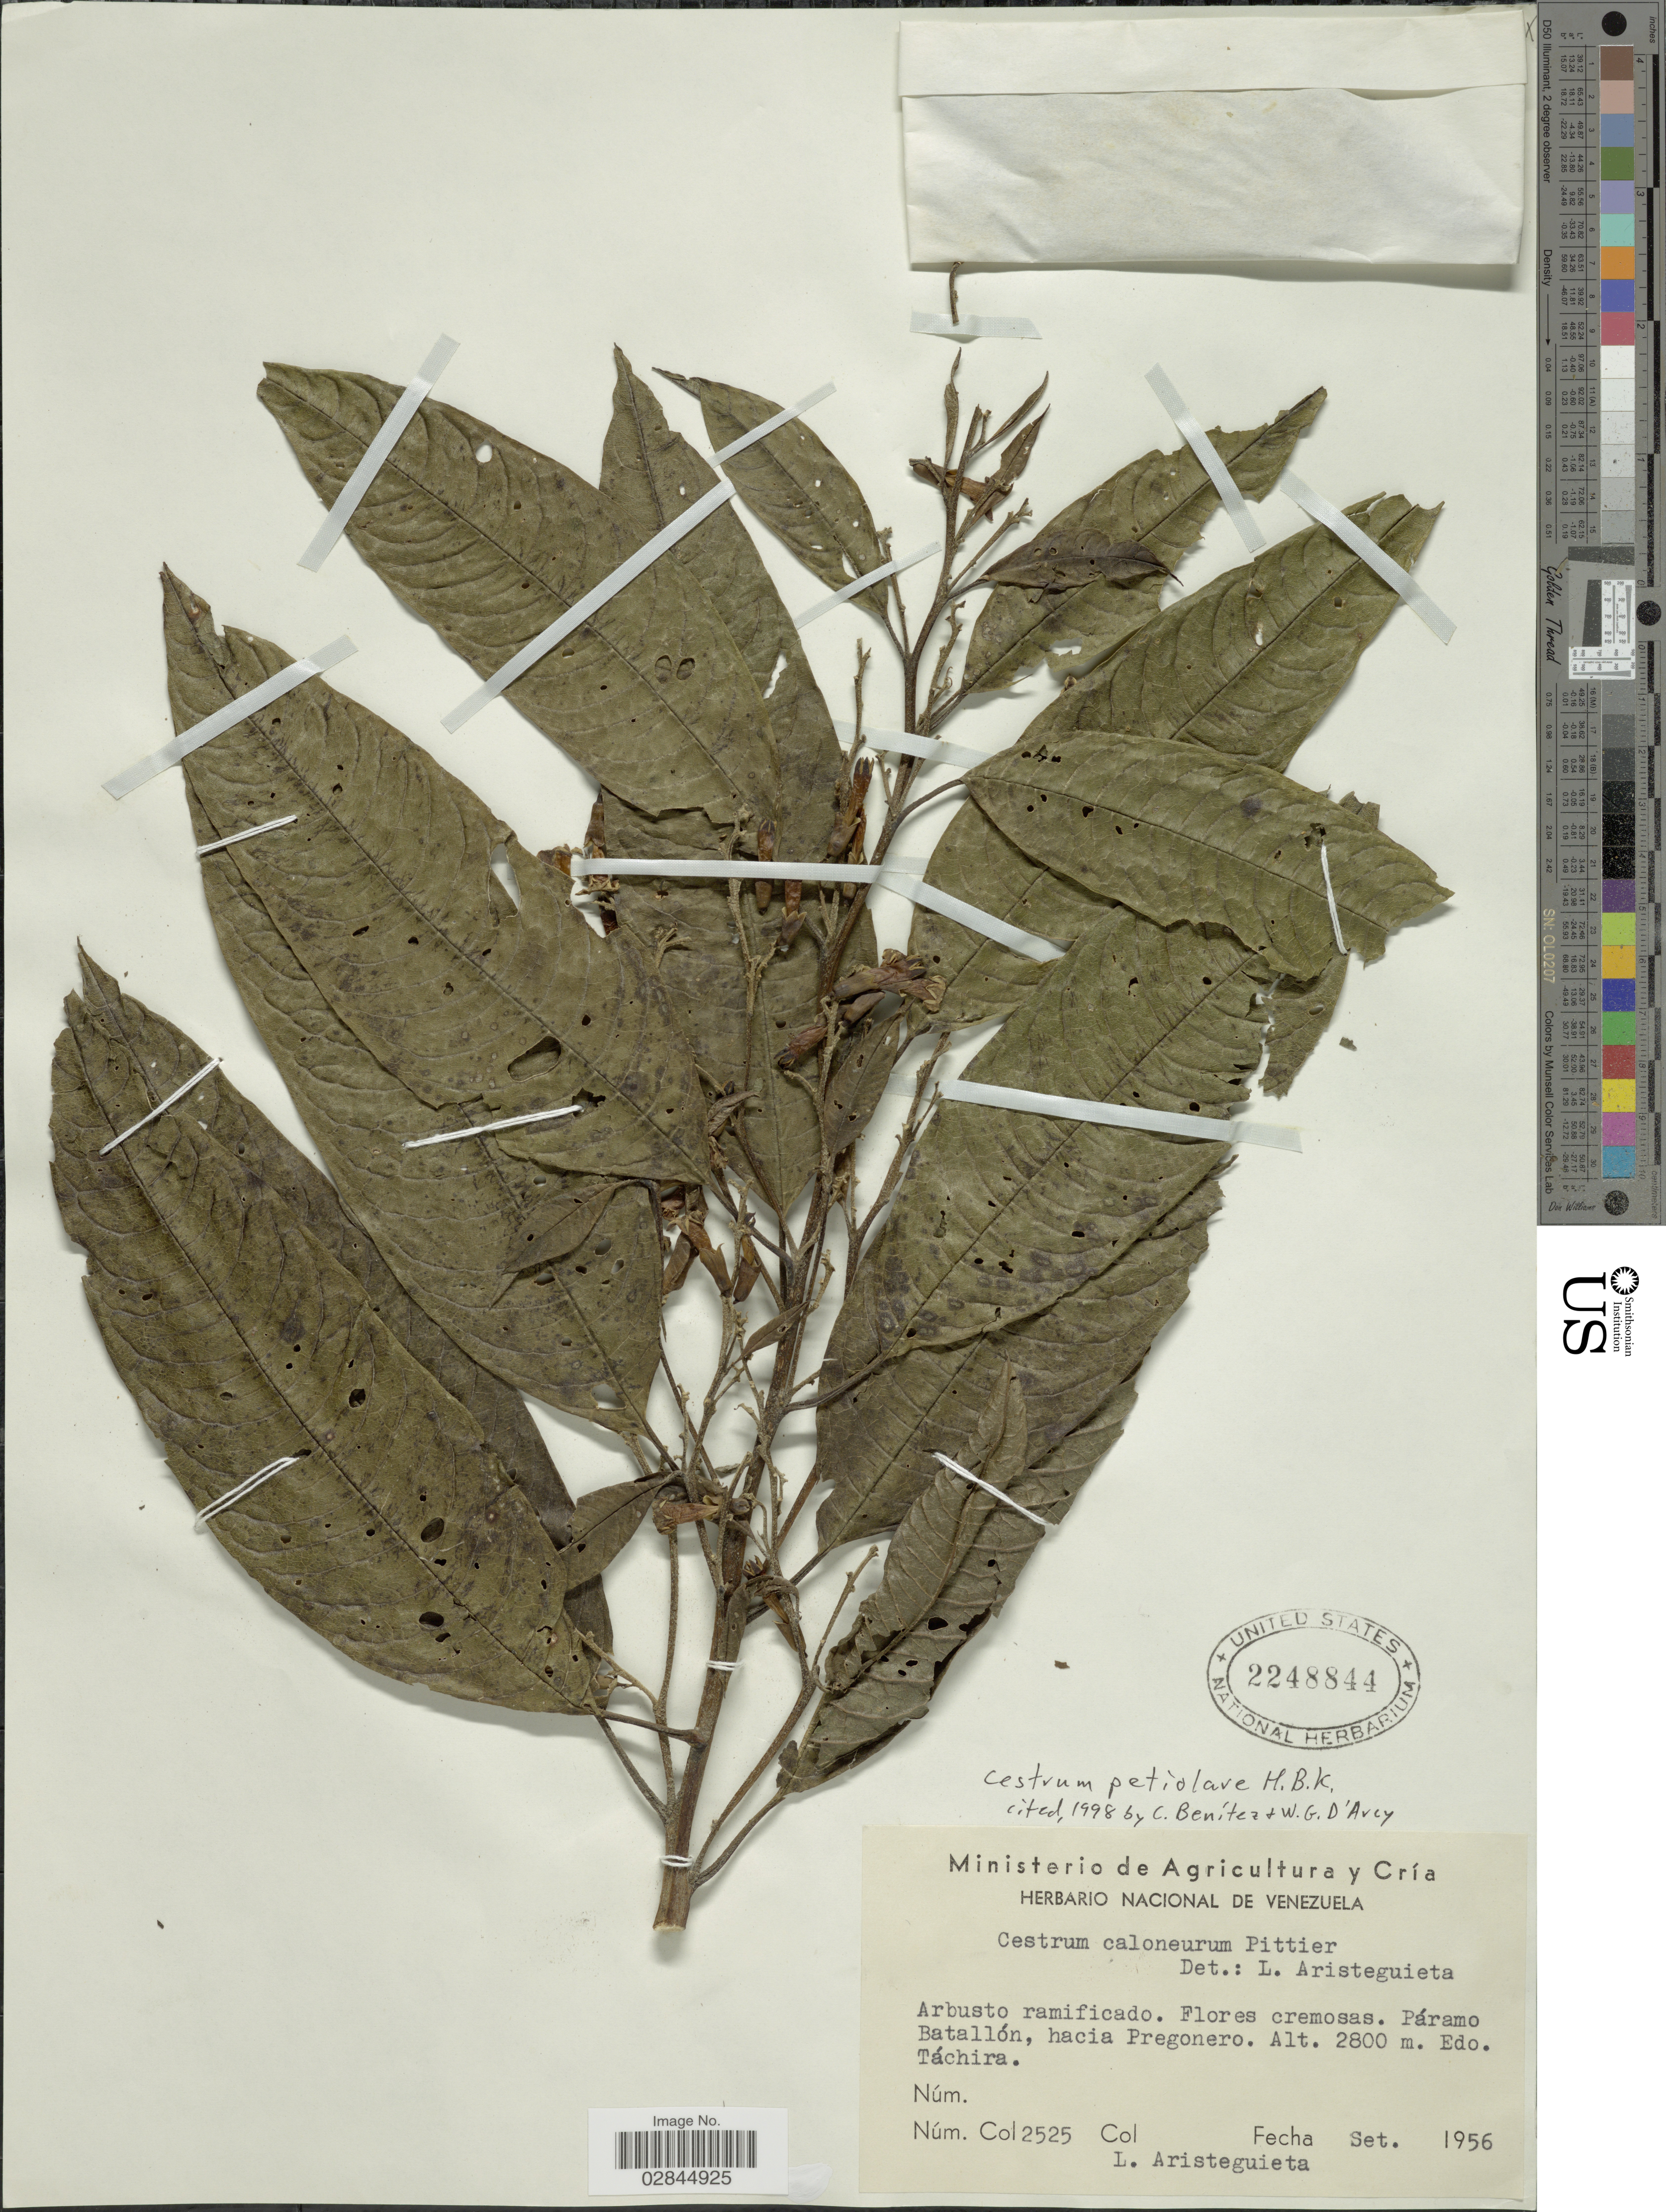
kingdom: Plantae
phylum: Tracheophyta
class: Magnoliopsida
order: Solanales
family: Solanaceae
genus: Cestrum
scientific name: Cestrum petiolare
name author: Kunth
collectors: L. Aristeguieta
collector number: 2525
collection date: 1956-09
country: Venezuela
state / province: Tachira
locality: Páramo Batallón, hacia Pregonero.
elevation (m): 2800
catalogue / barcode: US 2248844